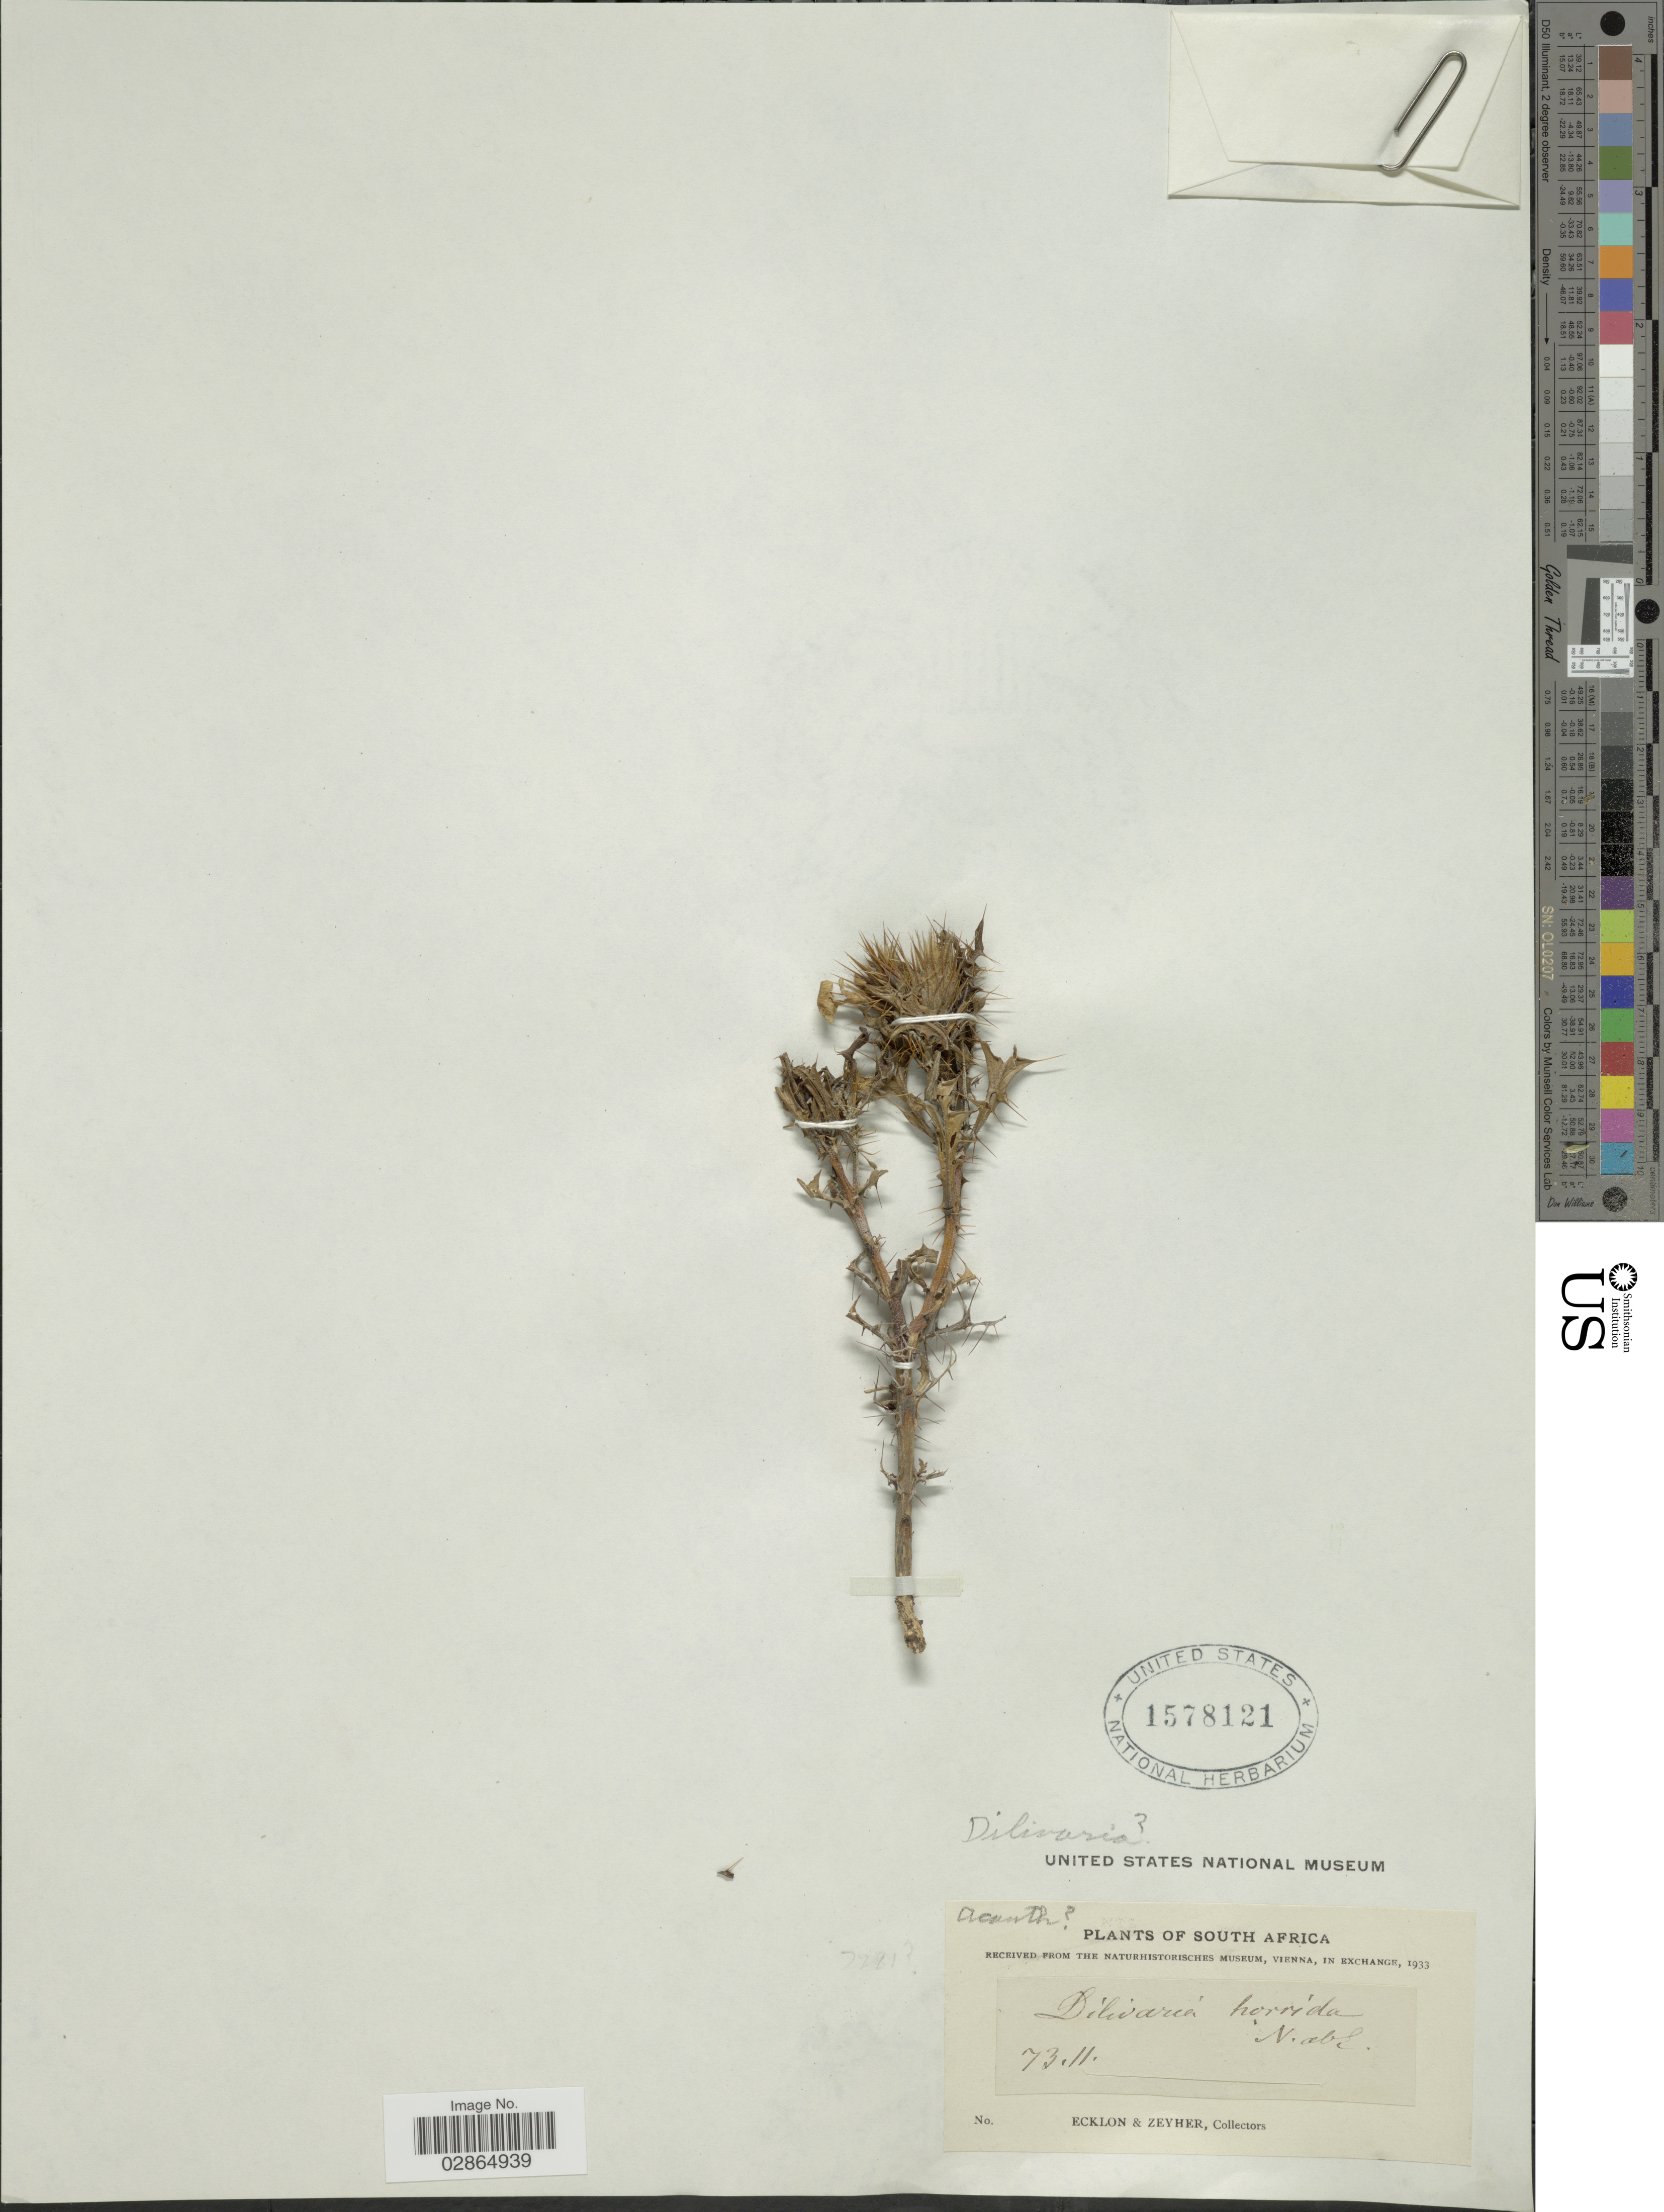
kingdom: Plantae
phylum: Tracheophyta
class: Magnoliopsida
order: Lamiales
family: Acanthaceae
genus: Acanthopsis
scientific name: Acanthopsis horrida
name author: (Nees) Nees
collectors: -. Ecklon & -. Zeyher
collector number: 7311?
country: South Africa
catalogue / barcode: US 1578121